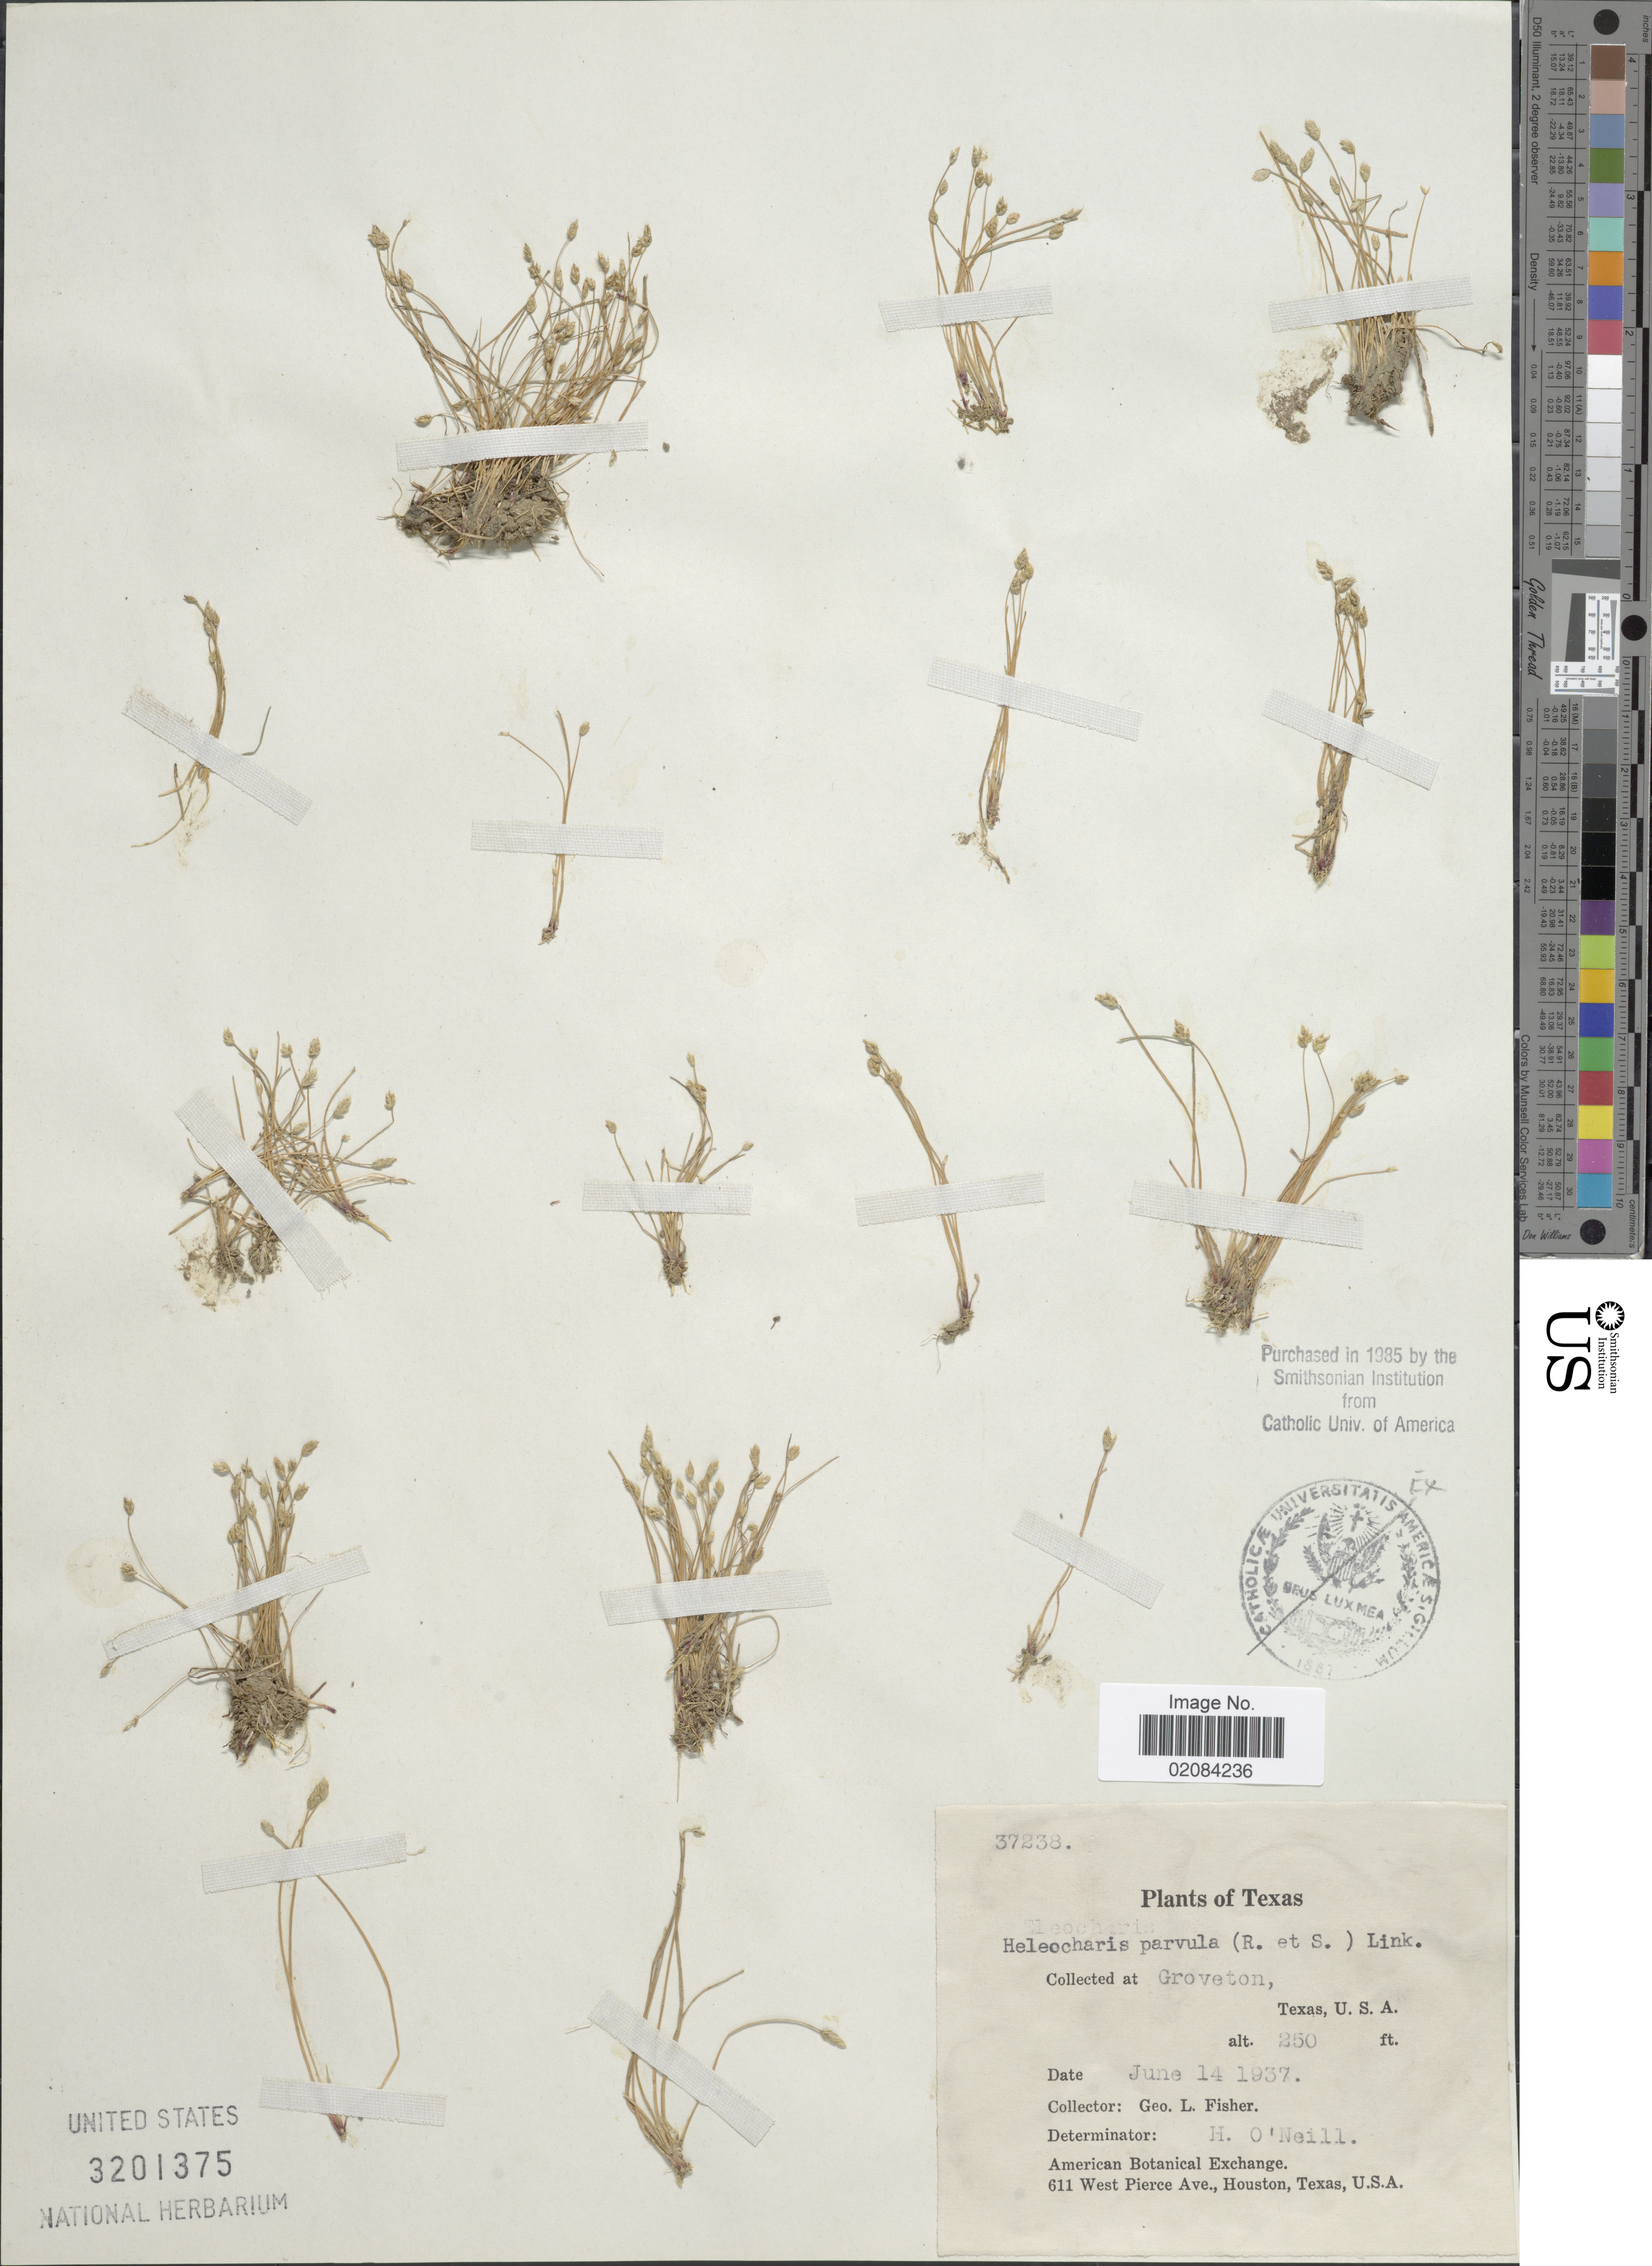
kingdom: Plantae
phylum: Tracheophyta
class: Liliopsida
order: Poales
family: Cyperaceae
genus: Eleocharis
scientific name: Eleocharis parvula var. anachaeta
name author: (Torr.) Svenson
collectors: G. L. Fisher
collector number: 37238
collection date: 1937-06-14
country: United States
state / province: Texas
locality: Texas, Groveton, Texas, U.S.A.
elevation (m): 76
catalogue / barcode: US 3201375